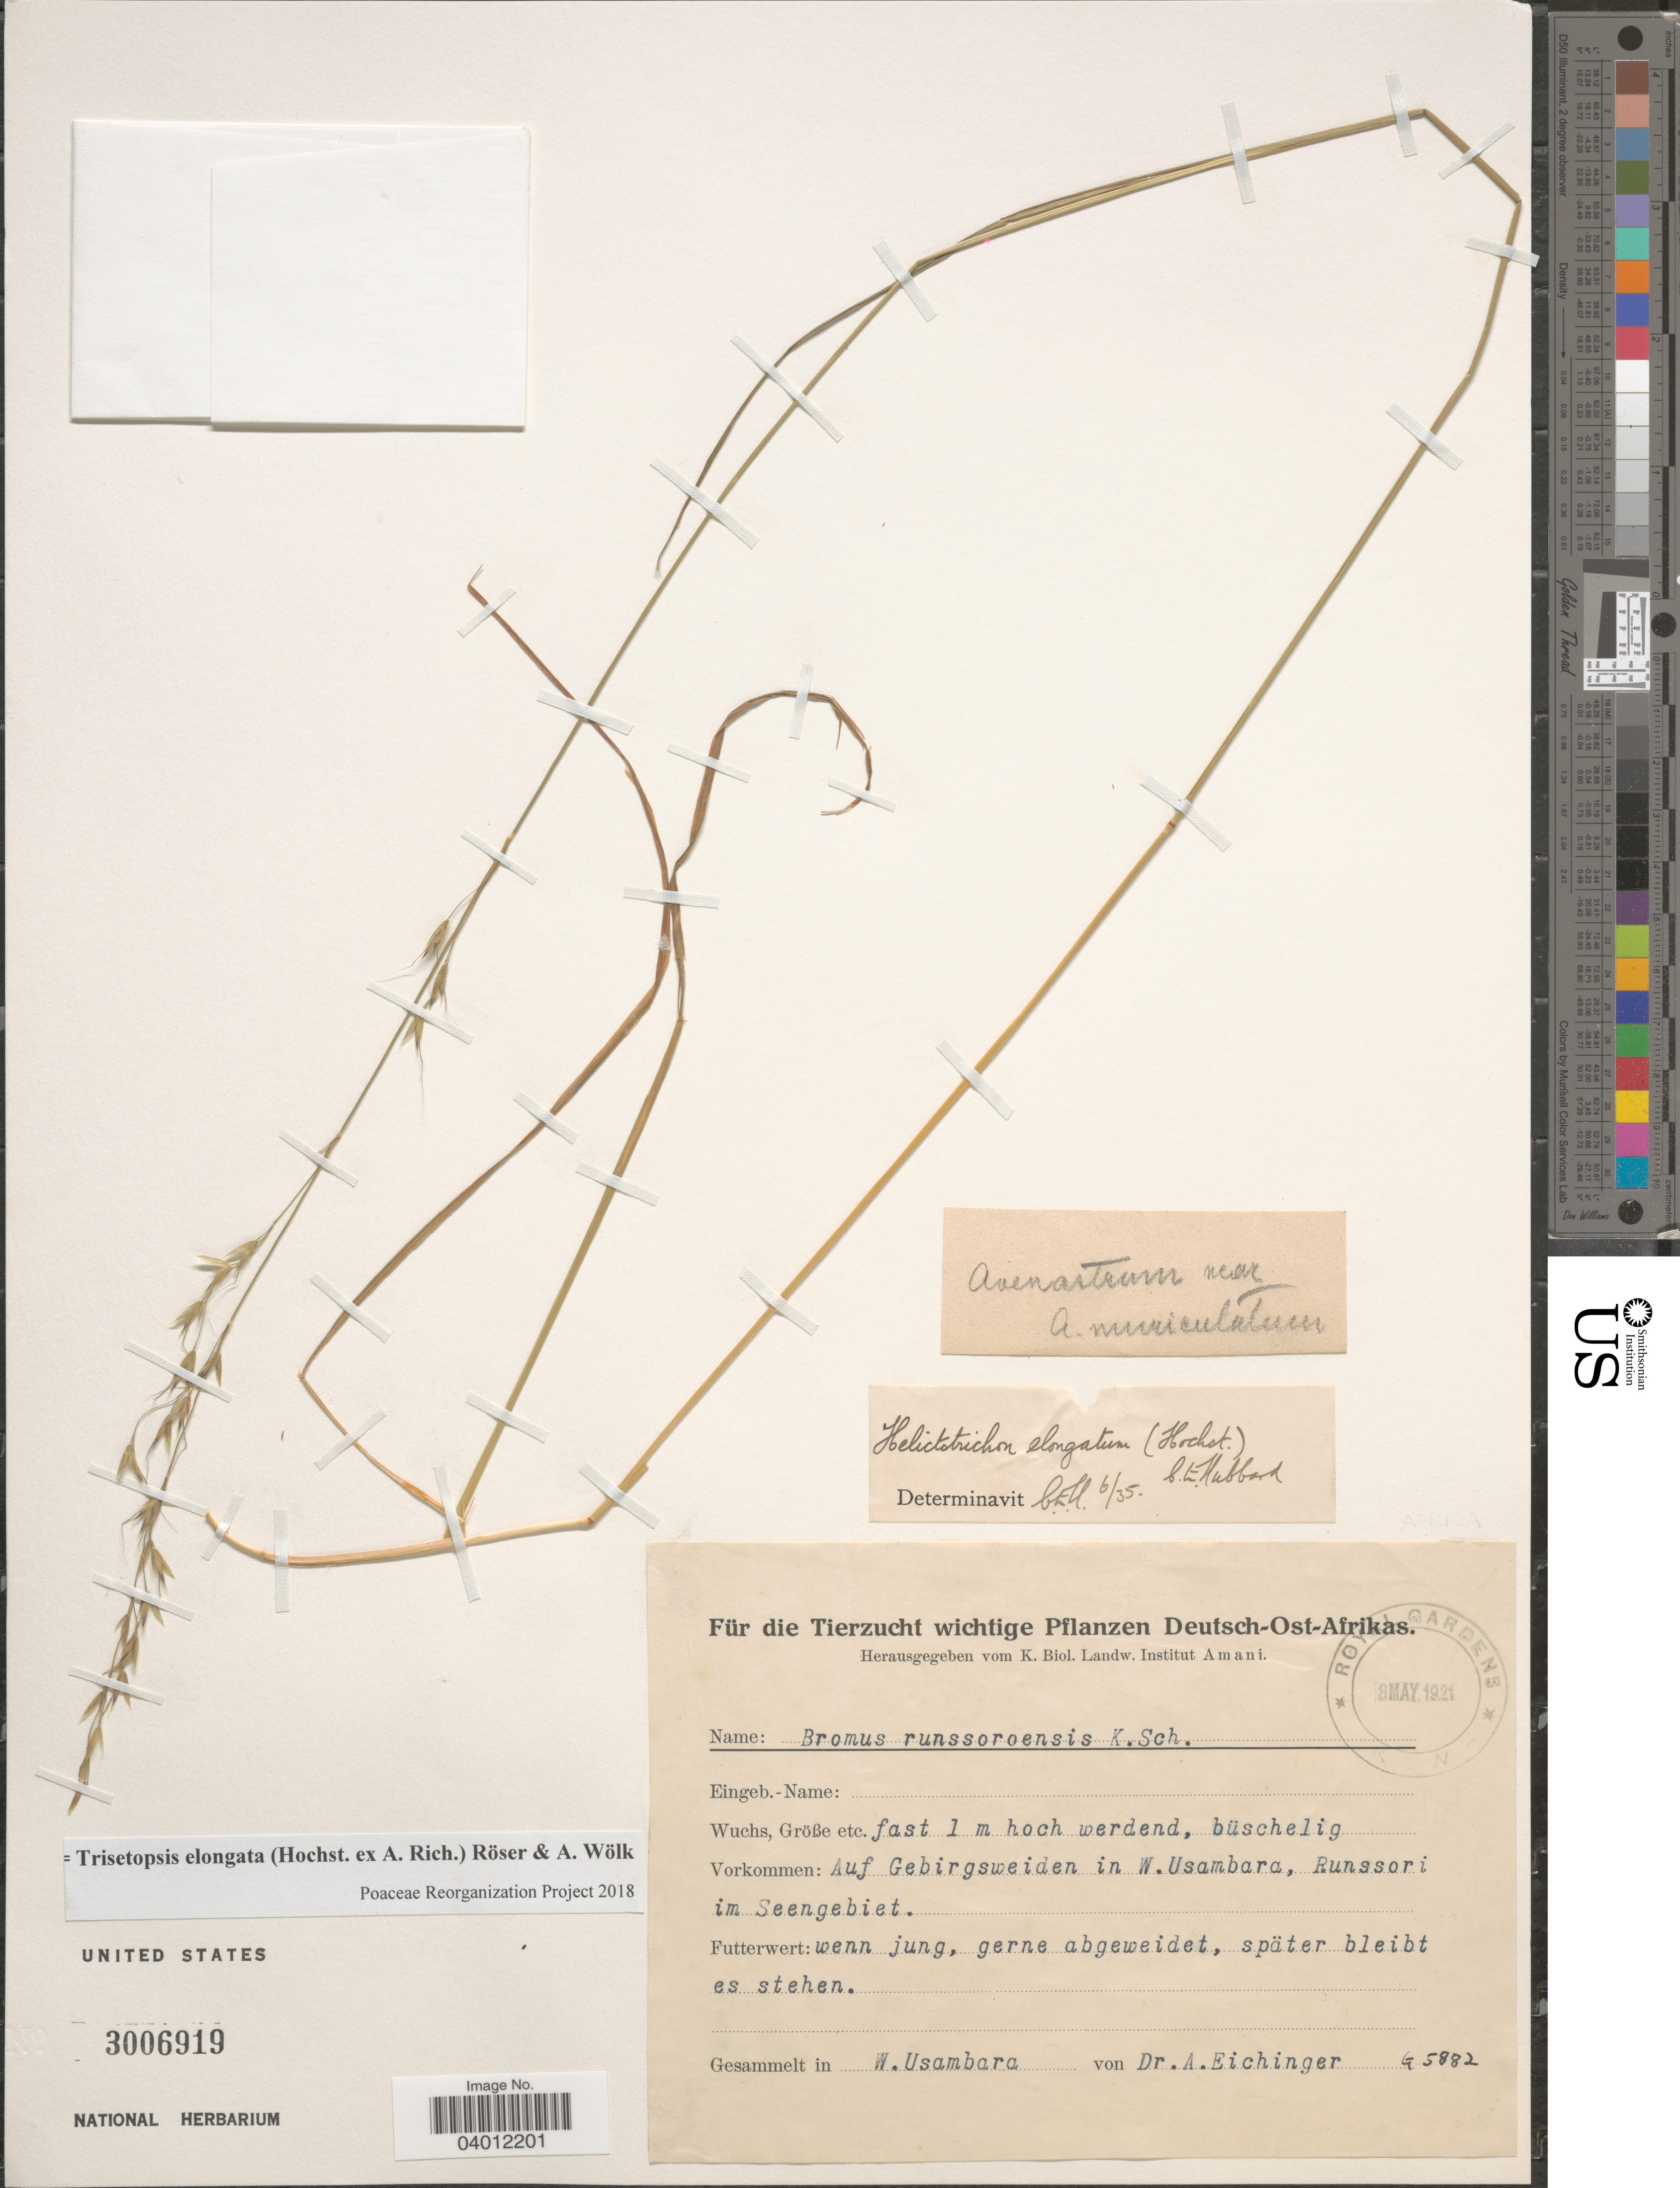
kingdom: Plantae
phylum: Tracheophyta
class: Liliopsida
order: Poales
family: Poaceae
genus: Trisetopsis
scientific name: Trisetopsis elongata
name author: (Hochst. ex A. Rich.) Röser & Wölk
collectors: A. Eichinger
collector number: G5882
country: Tanzania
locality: Deutsch-Ost-Afrikas. Auf Gebirgsweiden in W. Usambara, Runssori im Seengebiet.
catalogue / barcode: US 3006919